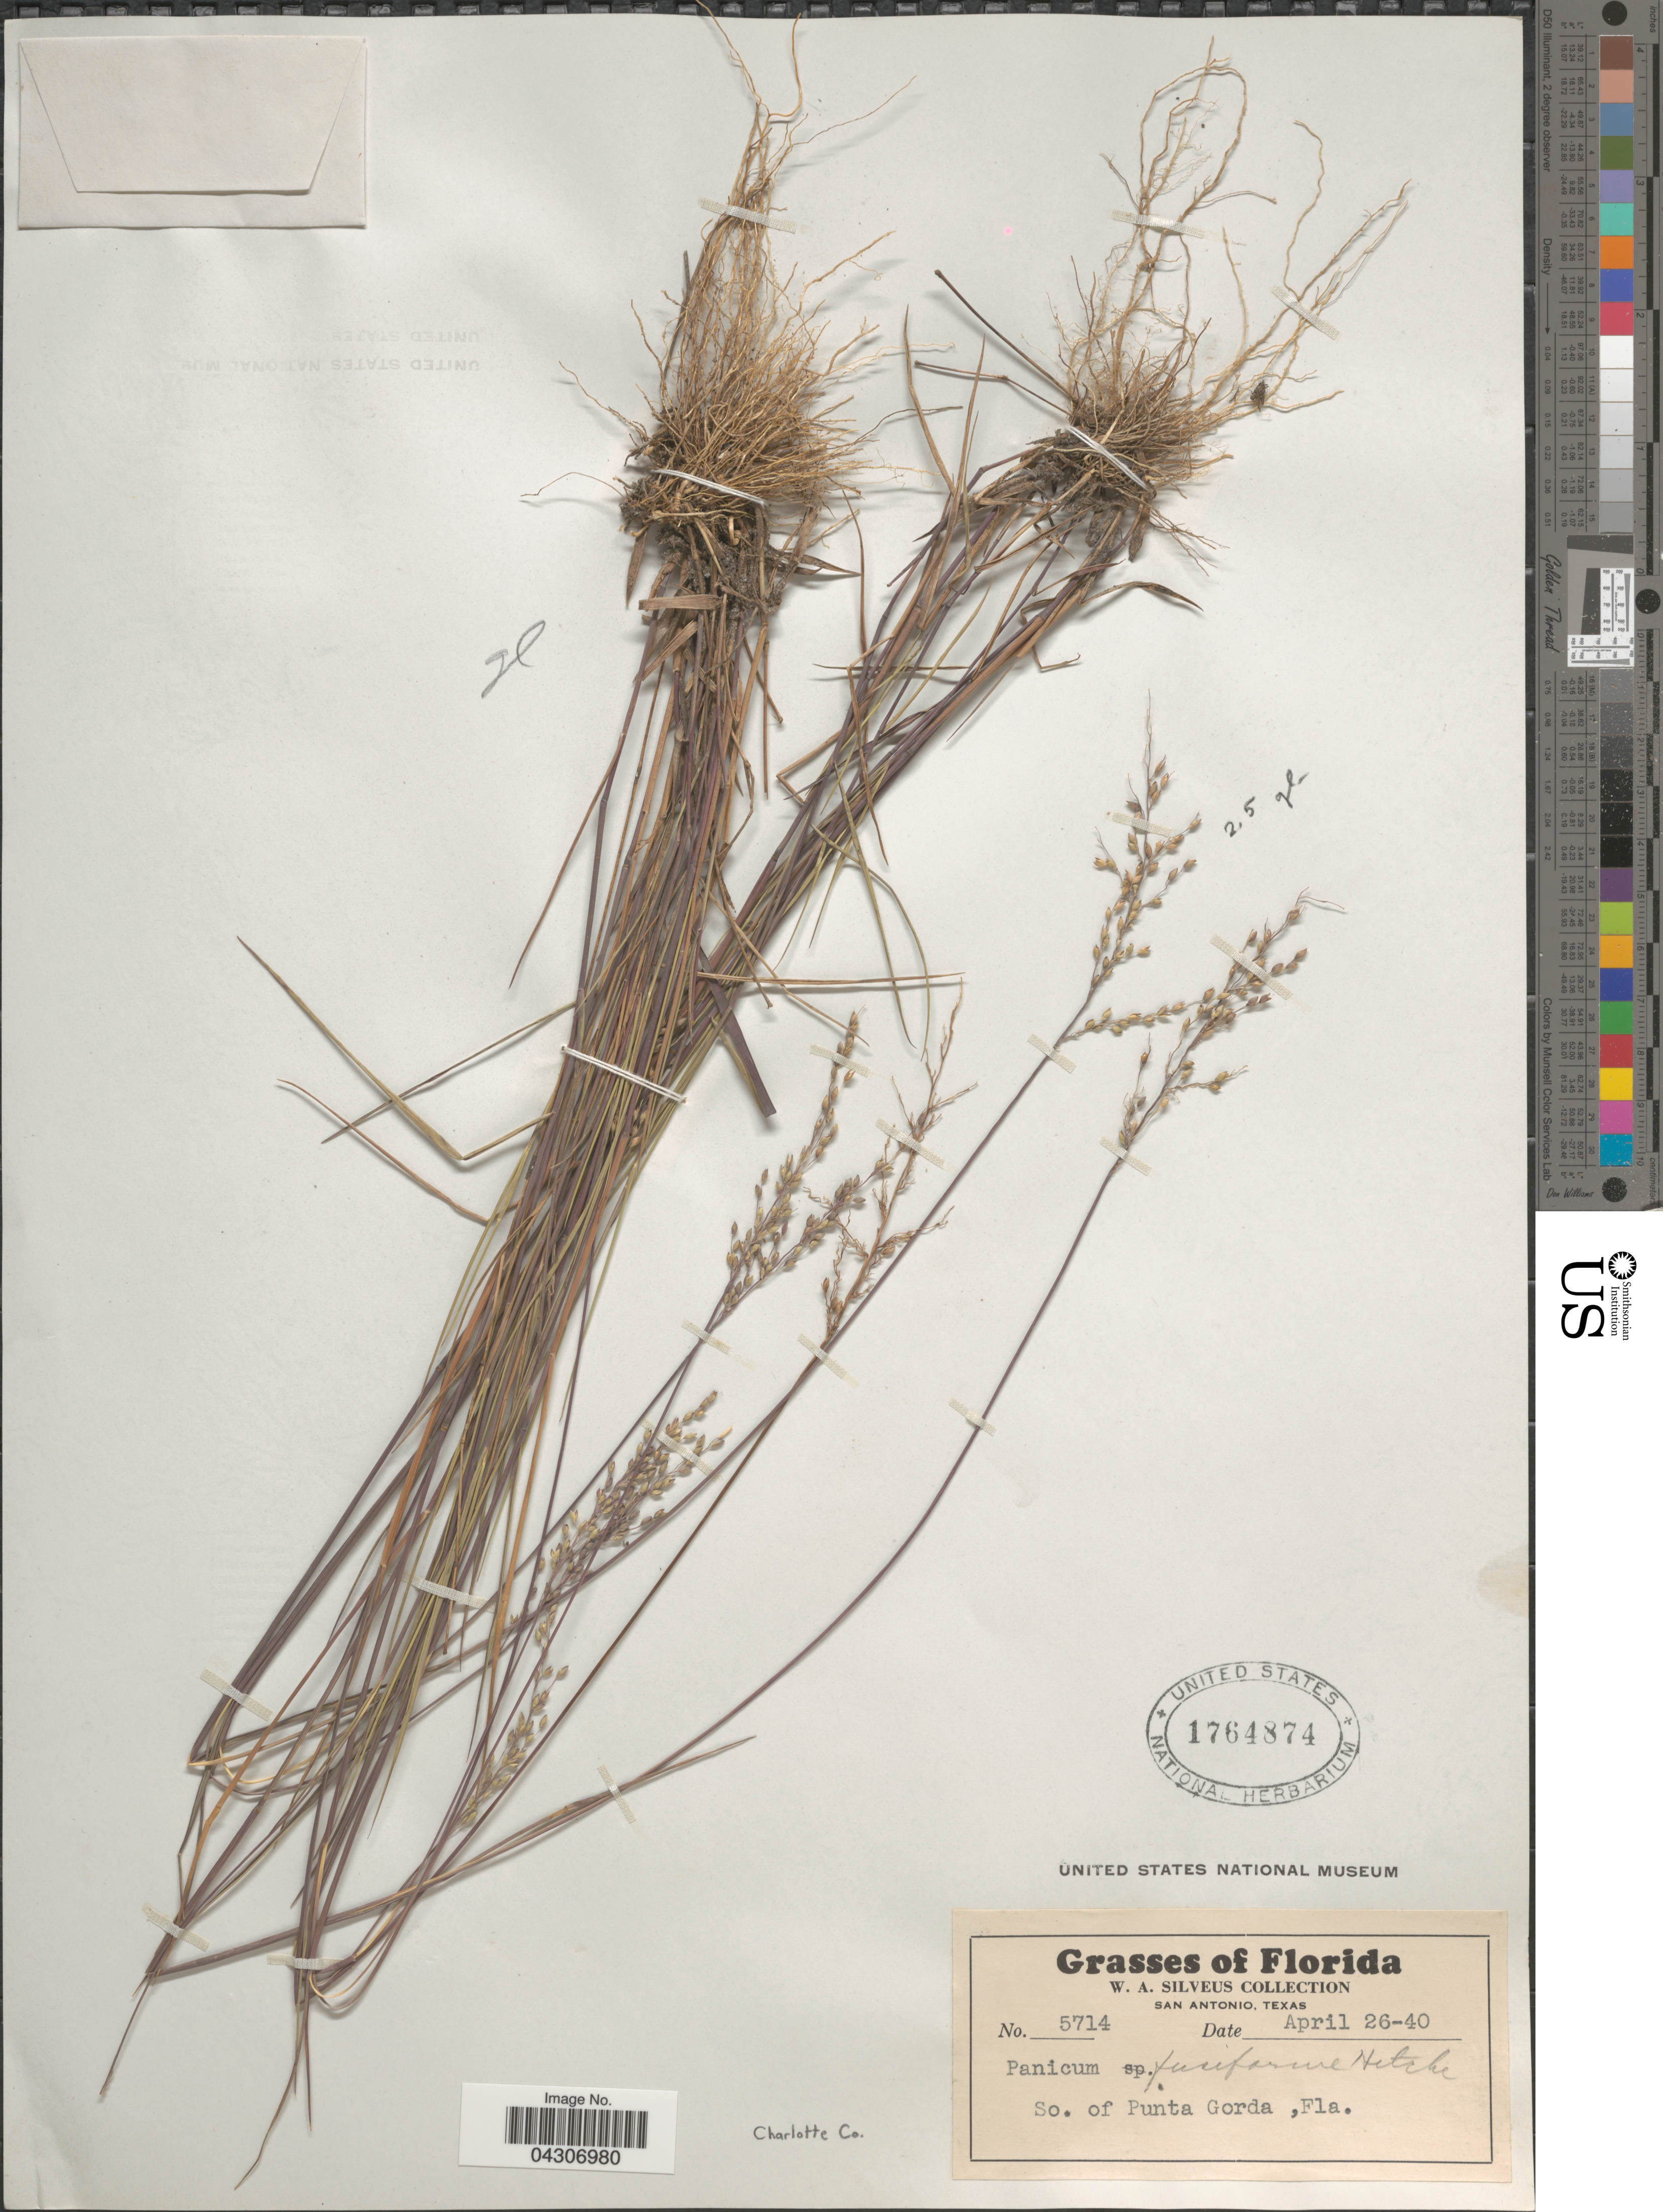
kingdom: Plantae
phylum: Tracheophyta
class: Liliopsida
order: Poales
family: Poaceae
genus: Dichanthelium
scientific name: Dichanthelium aciculare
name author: (Desv. ex Poir.) Gould & C.A. Clark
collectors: W. Silveus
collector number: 5714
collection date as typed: Transcribed d/m/y: 26/4/40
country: United States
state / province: Florida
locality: Charlotte Co. So. of Punta Gorda.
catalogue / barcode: US 1764874